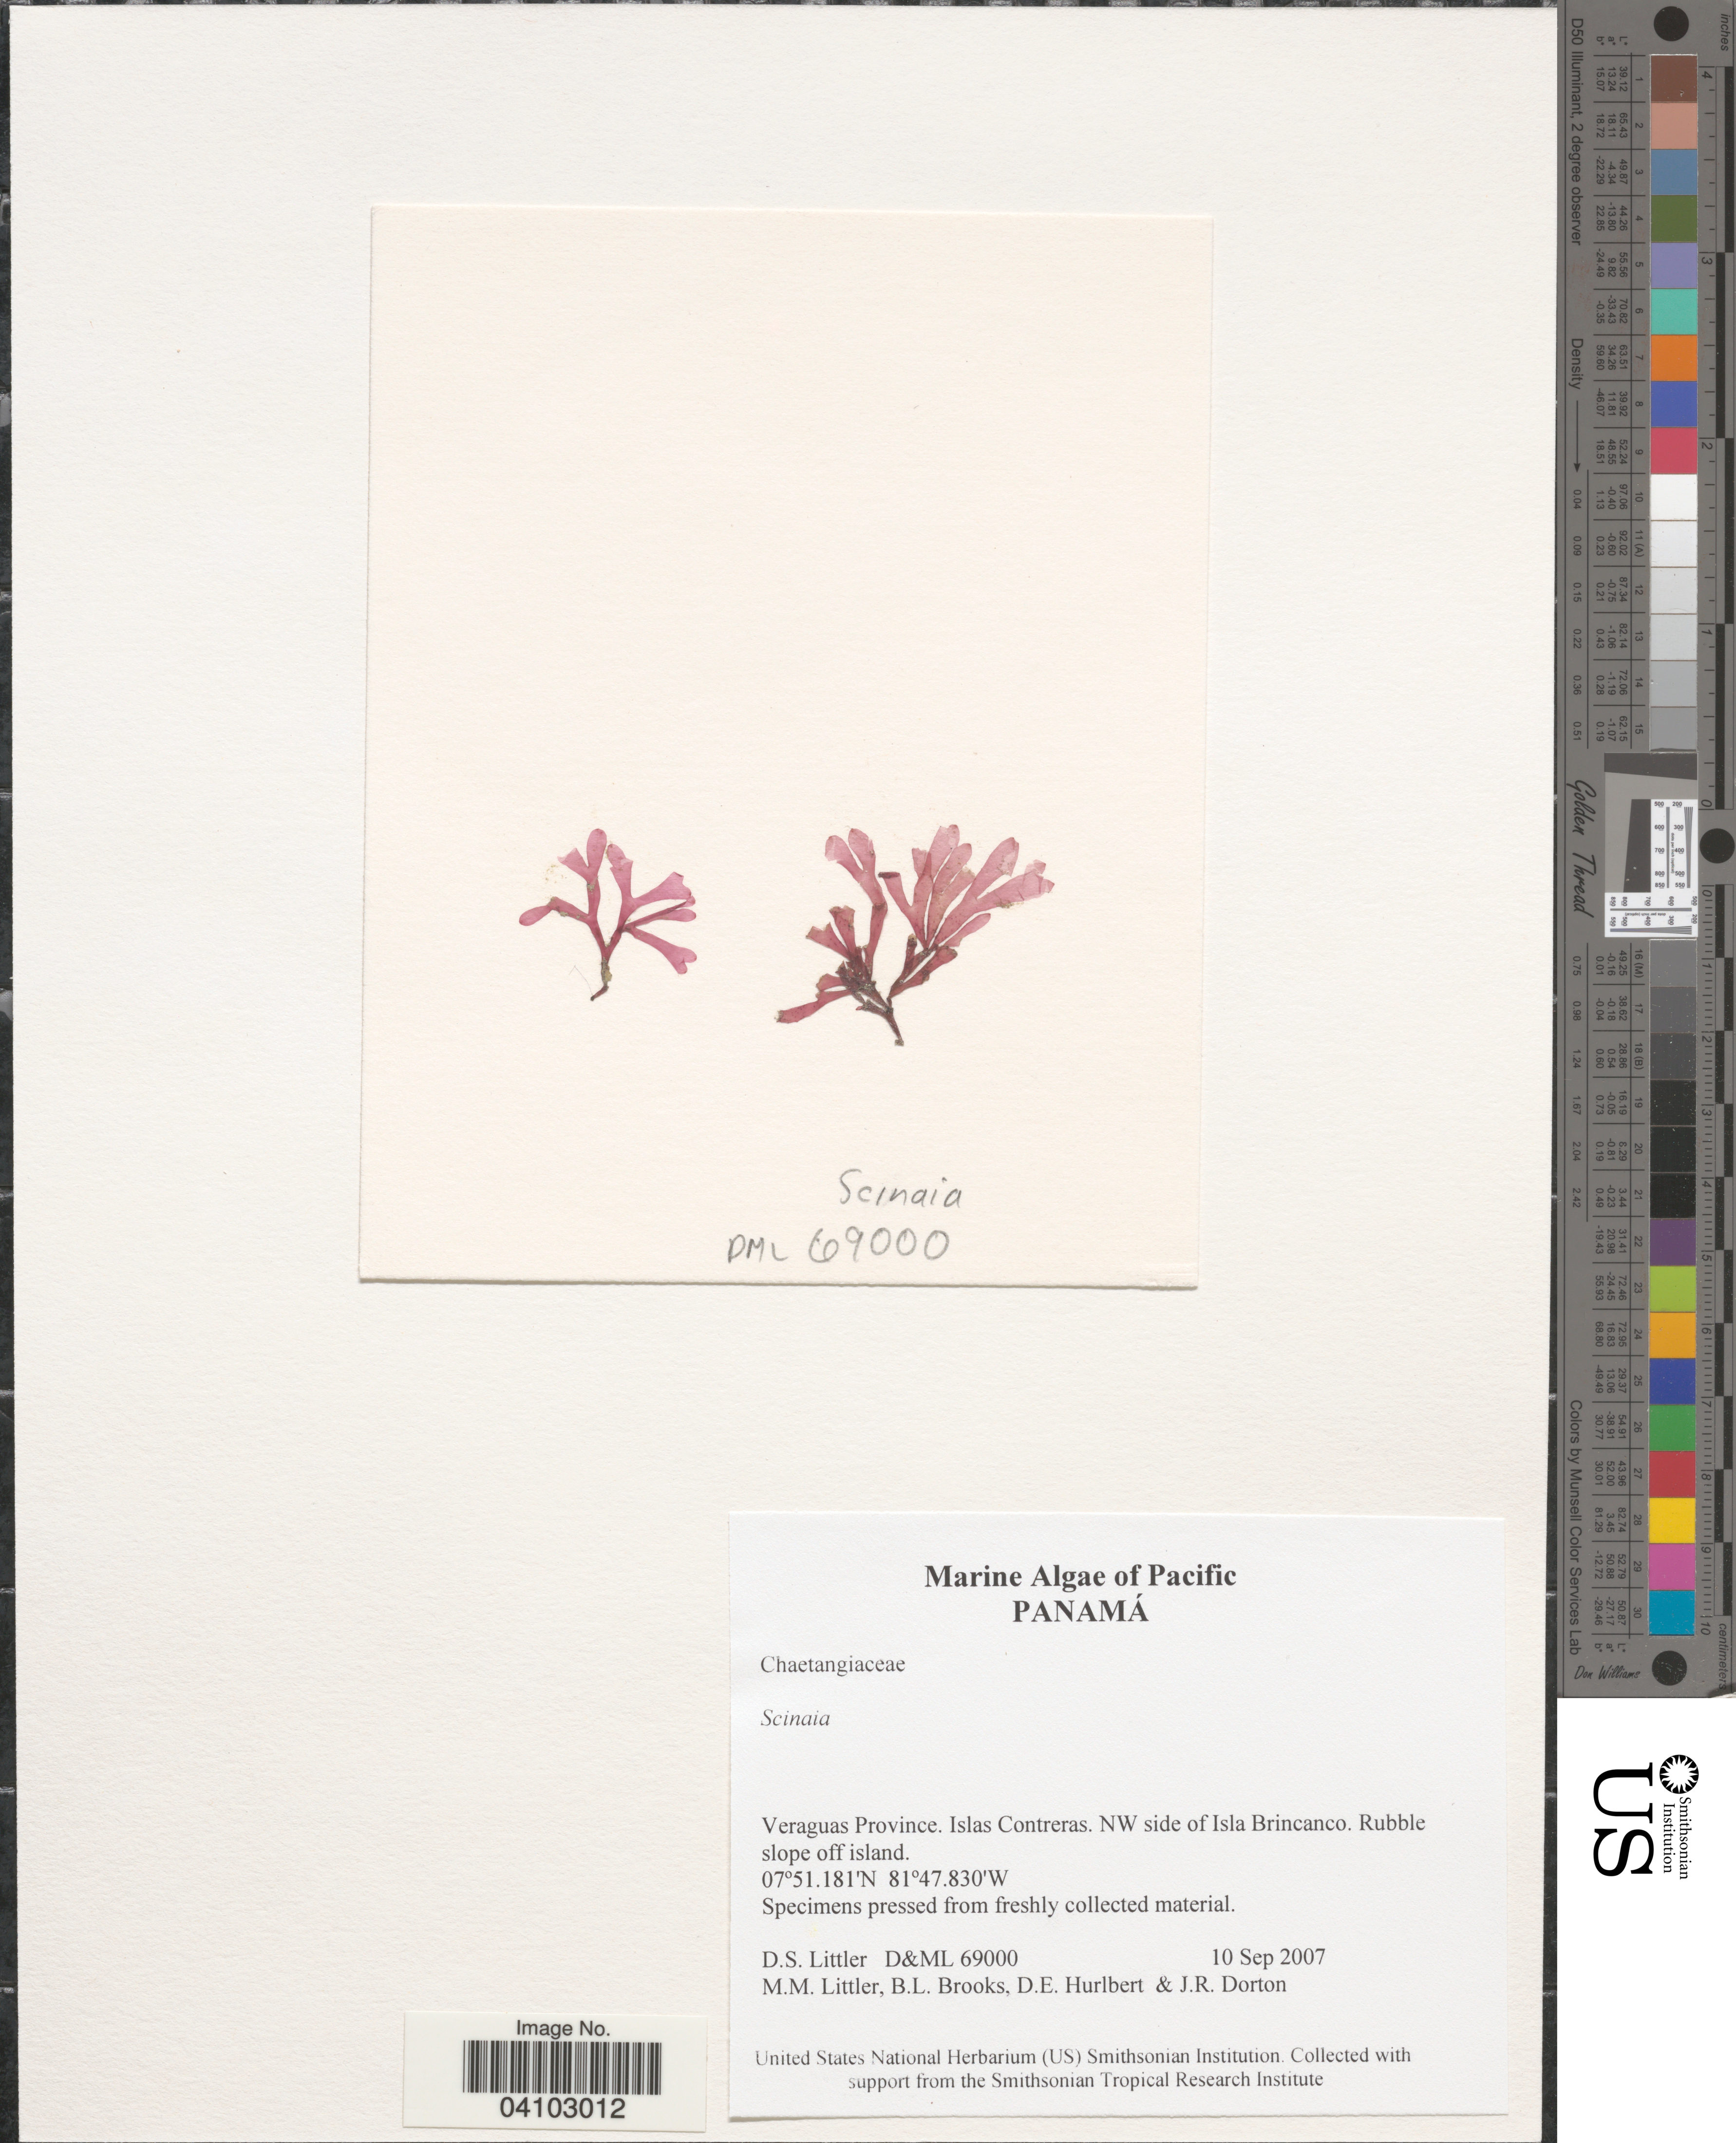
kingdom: Plantae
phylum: Rhodophyta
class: Florideophyceae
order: Nemaliales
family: Scinaiaceae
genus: Scinaia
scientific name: Scinaia sp.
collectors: D. S. Littler, M. M. Littler, B. Brooks, D. Hurlbert & J. Dorton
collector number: D&ML69000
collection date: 2007-09-10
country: Panama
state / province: Veraguas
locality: Islas Contreras. NW side of Isla Brincanco. Rubble slope off island.